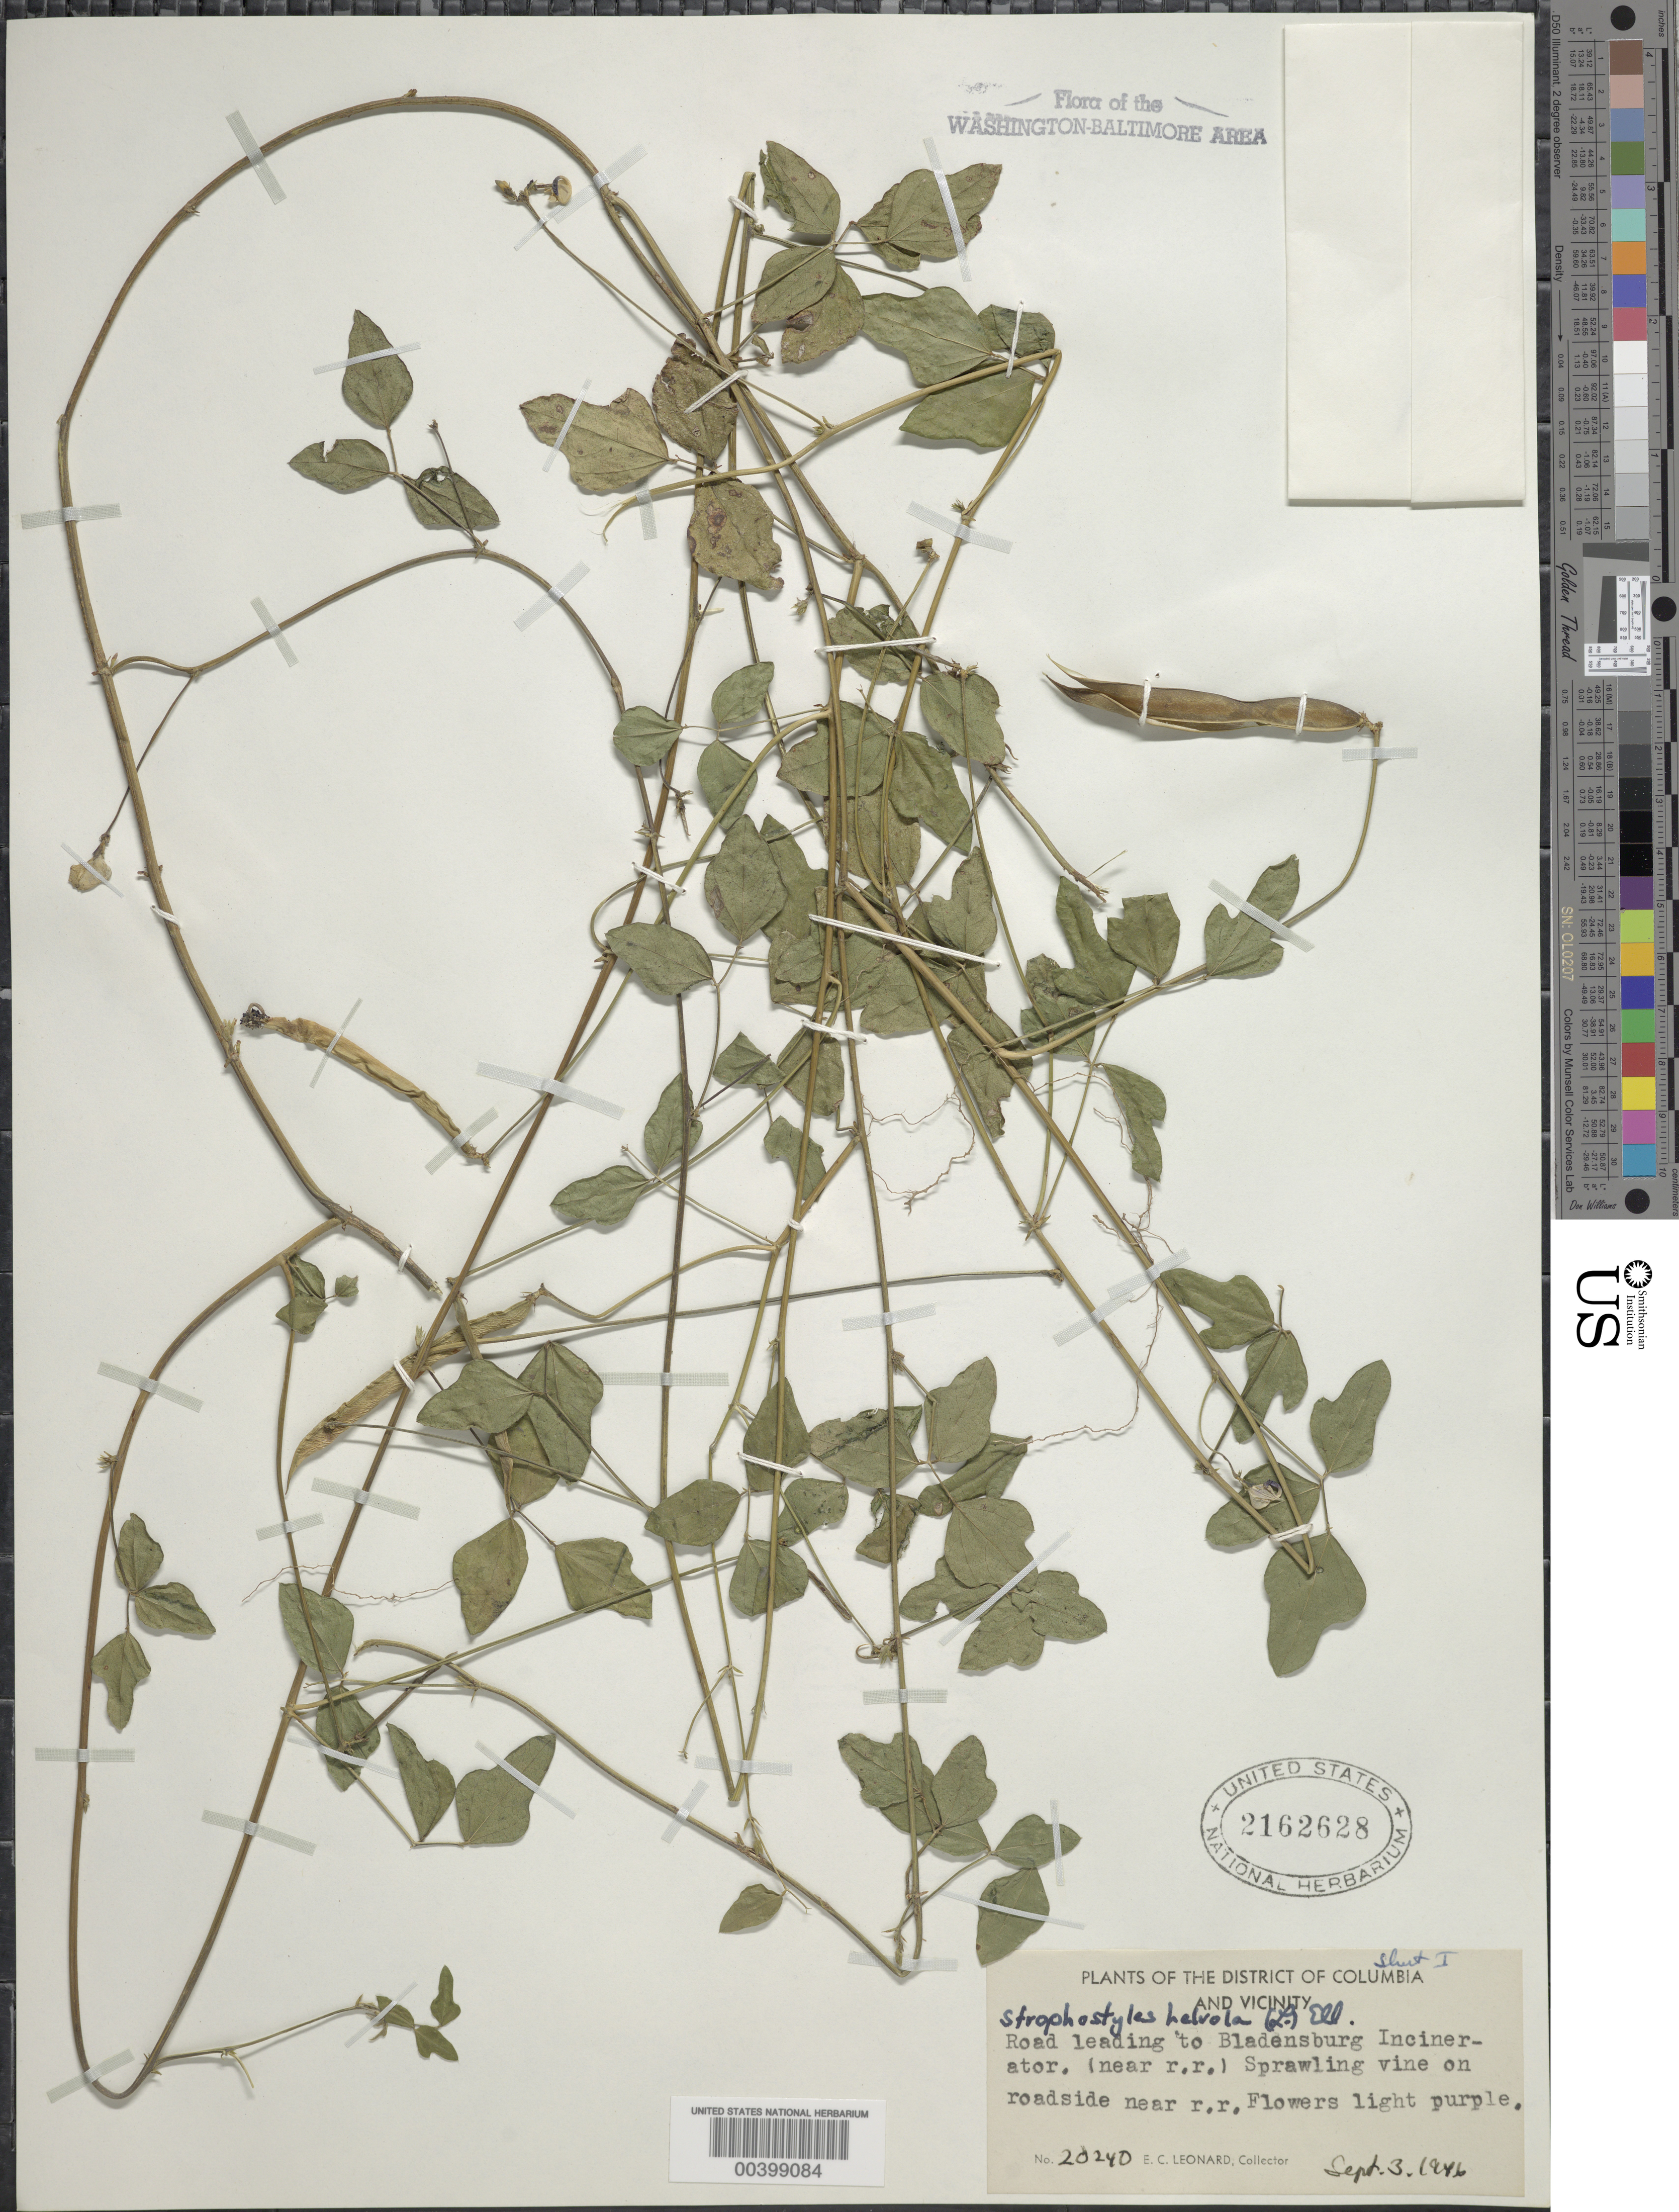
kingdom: Plantae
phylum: Tracheophyta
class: Magnoliopsida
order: Fabales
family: Fabaceae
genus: Strophostyles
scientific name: Strophostyles helvola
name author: (L.) Elliott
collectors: E. C. Leonard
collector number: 20240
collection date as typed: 03 Sep 1946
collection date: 1946-09-03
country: United States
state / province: Maryland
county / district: Prince George's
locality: Near Incinerator, south of Bladensburg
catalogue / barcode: US 2162628